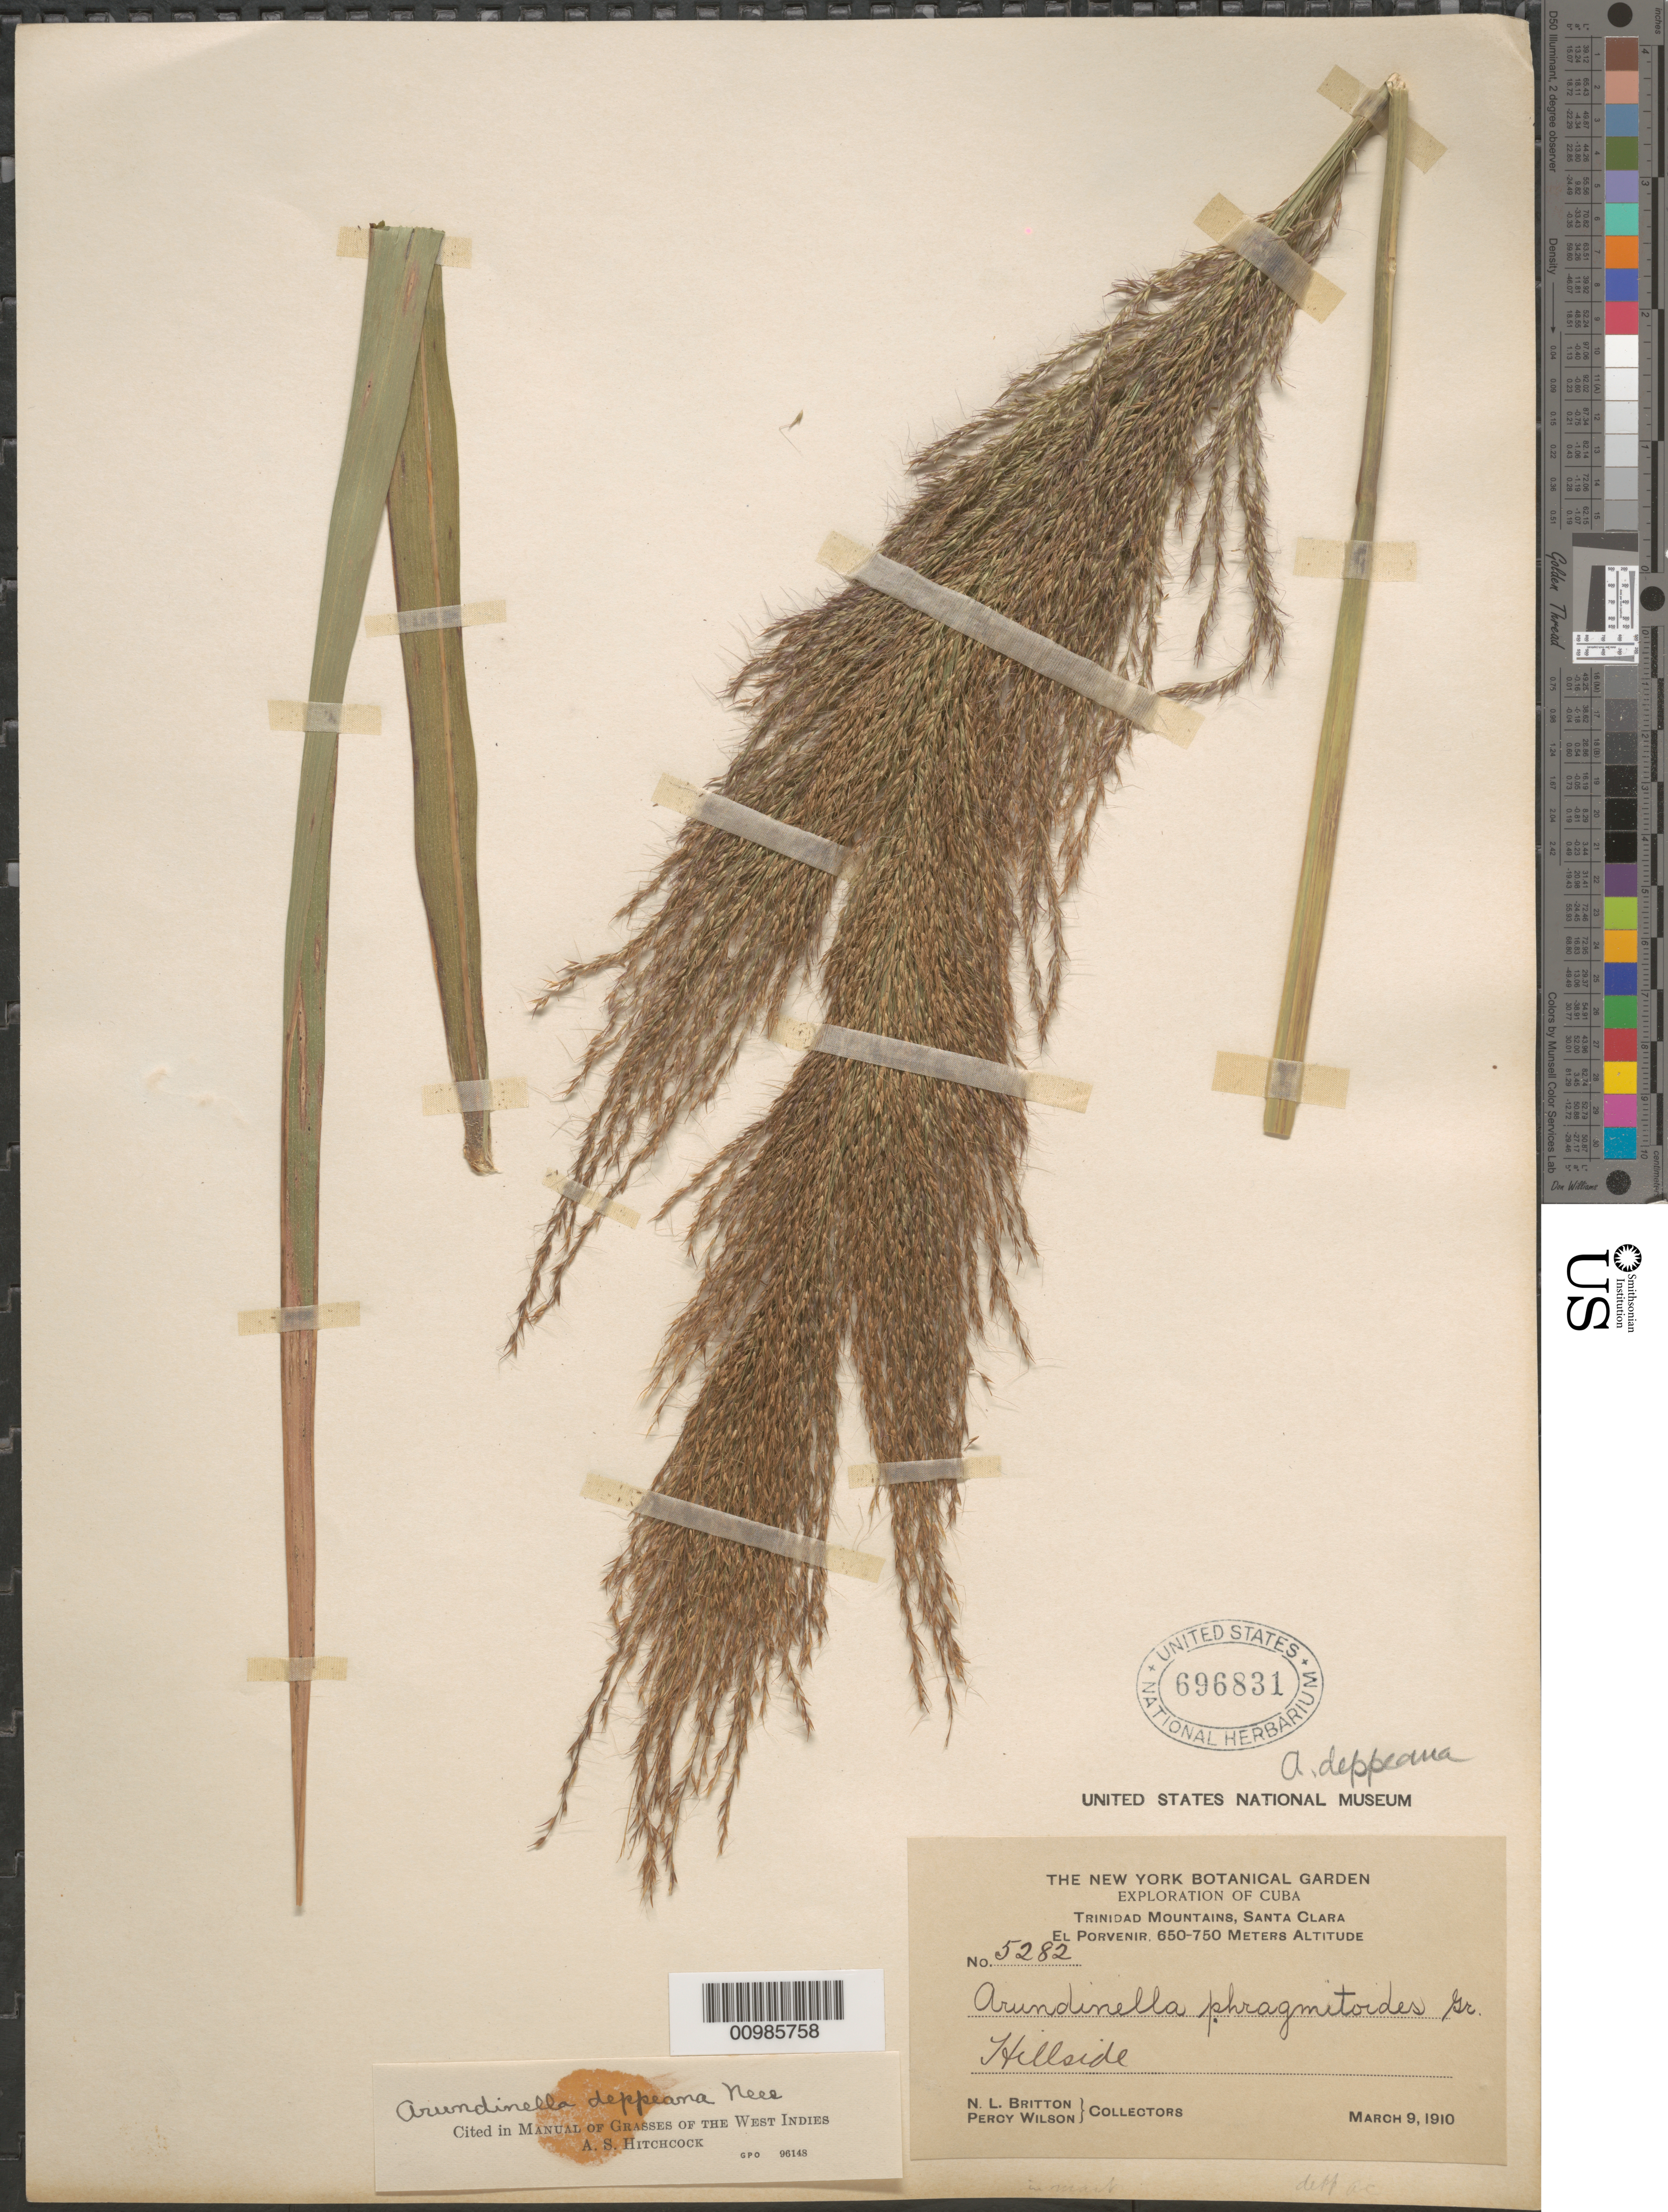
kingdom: Plantae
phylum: Tracheophyta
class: Liliopsida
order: Poales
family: Poaceae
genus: Arundinella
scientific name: Arundinella deppeana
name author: Nees ex Steud.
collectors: N. Britton & P. Wilson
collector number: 5282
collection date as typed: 09 Mar 1910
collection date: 1910-03-09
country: Cuba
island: Cuba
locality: Trinidad Mountains, El Porvenir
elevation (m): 650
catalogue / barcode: US 696831